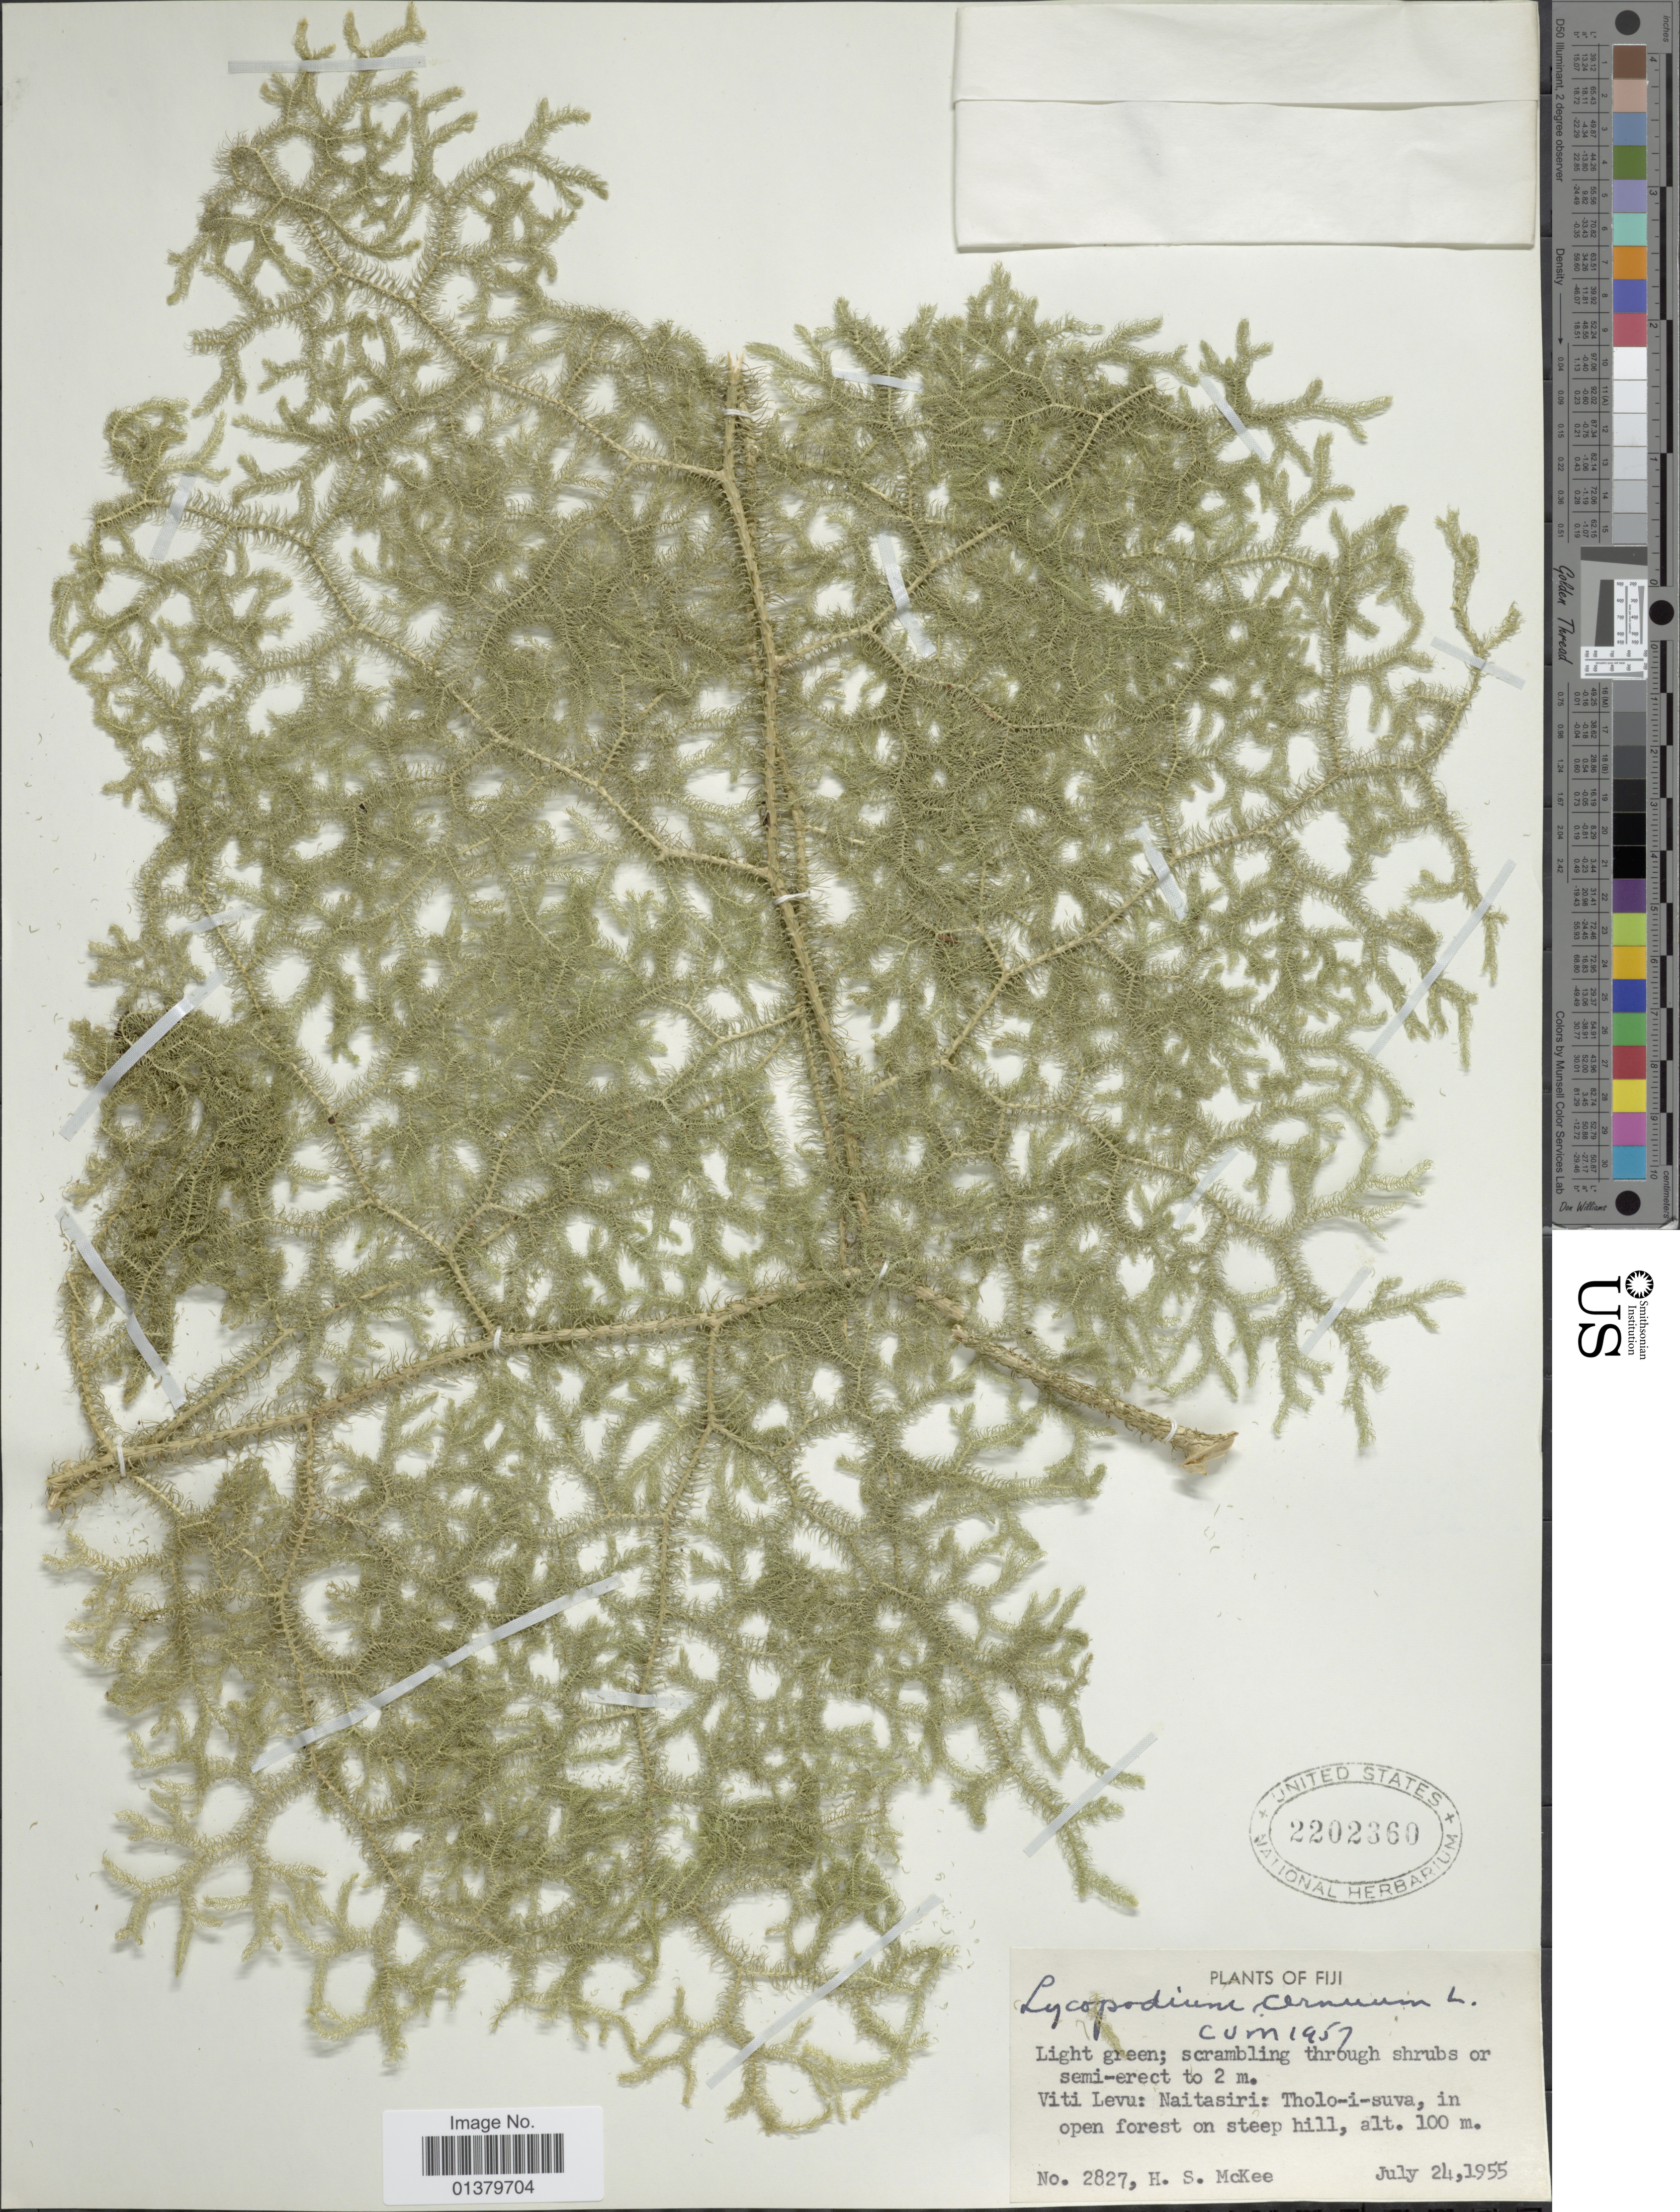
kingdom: Plantae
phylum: Tracheophyta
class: Lycopodiopsida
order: Lycopodiales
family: Lycopodiaceae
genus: Palhinhaea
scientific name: Palhinhaea cernua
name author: (L.) Vasc. & Franco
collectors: H. S. McKee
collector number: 2827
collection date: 1955-07-24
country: Fiji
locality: Viti Levu: naitasiri: Tholo-i-suva, in open forest on steep hill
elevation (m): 100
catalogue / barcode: US 2202360